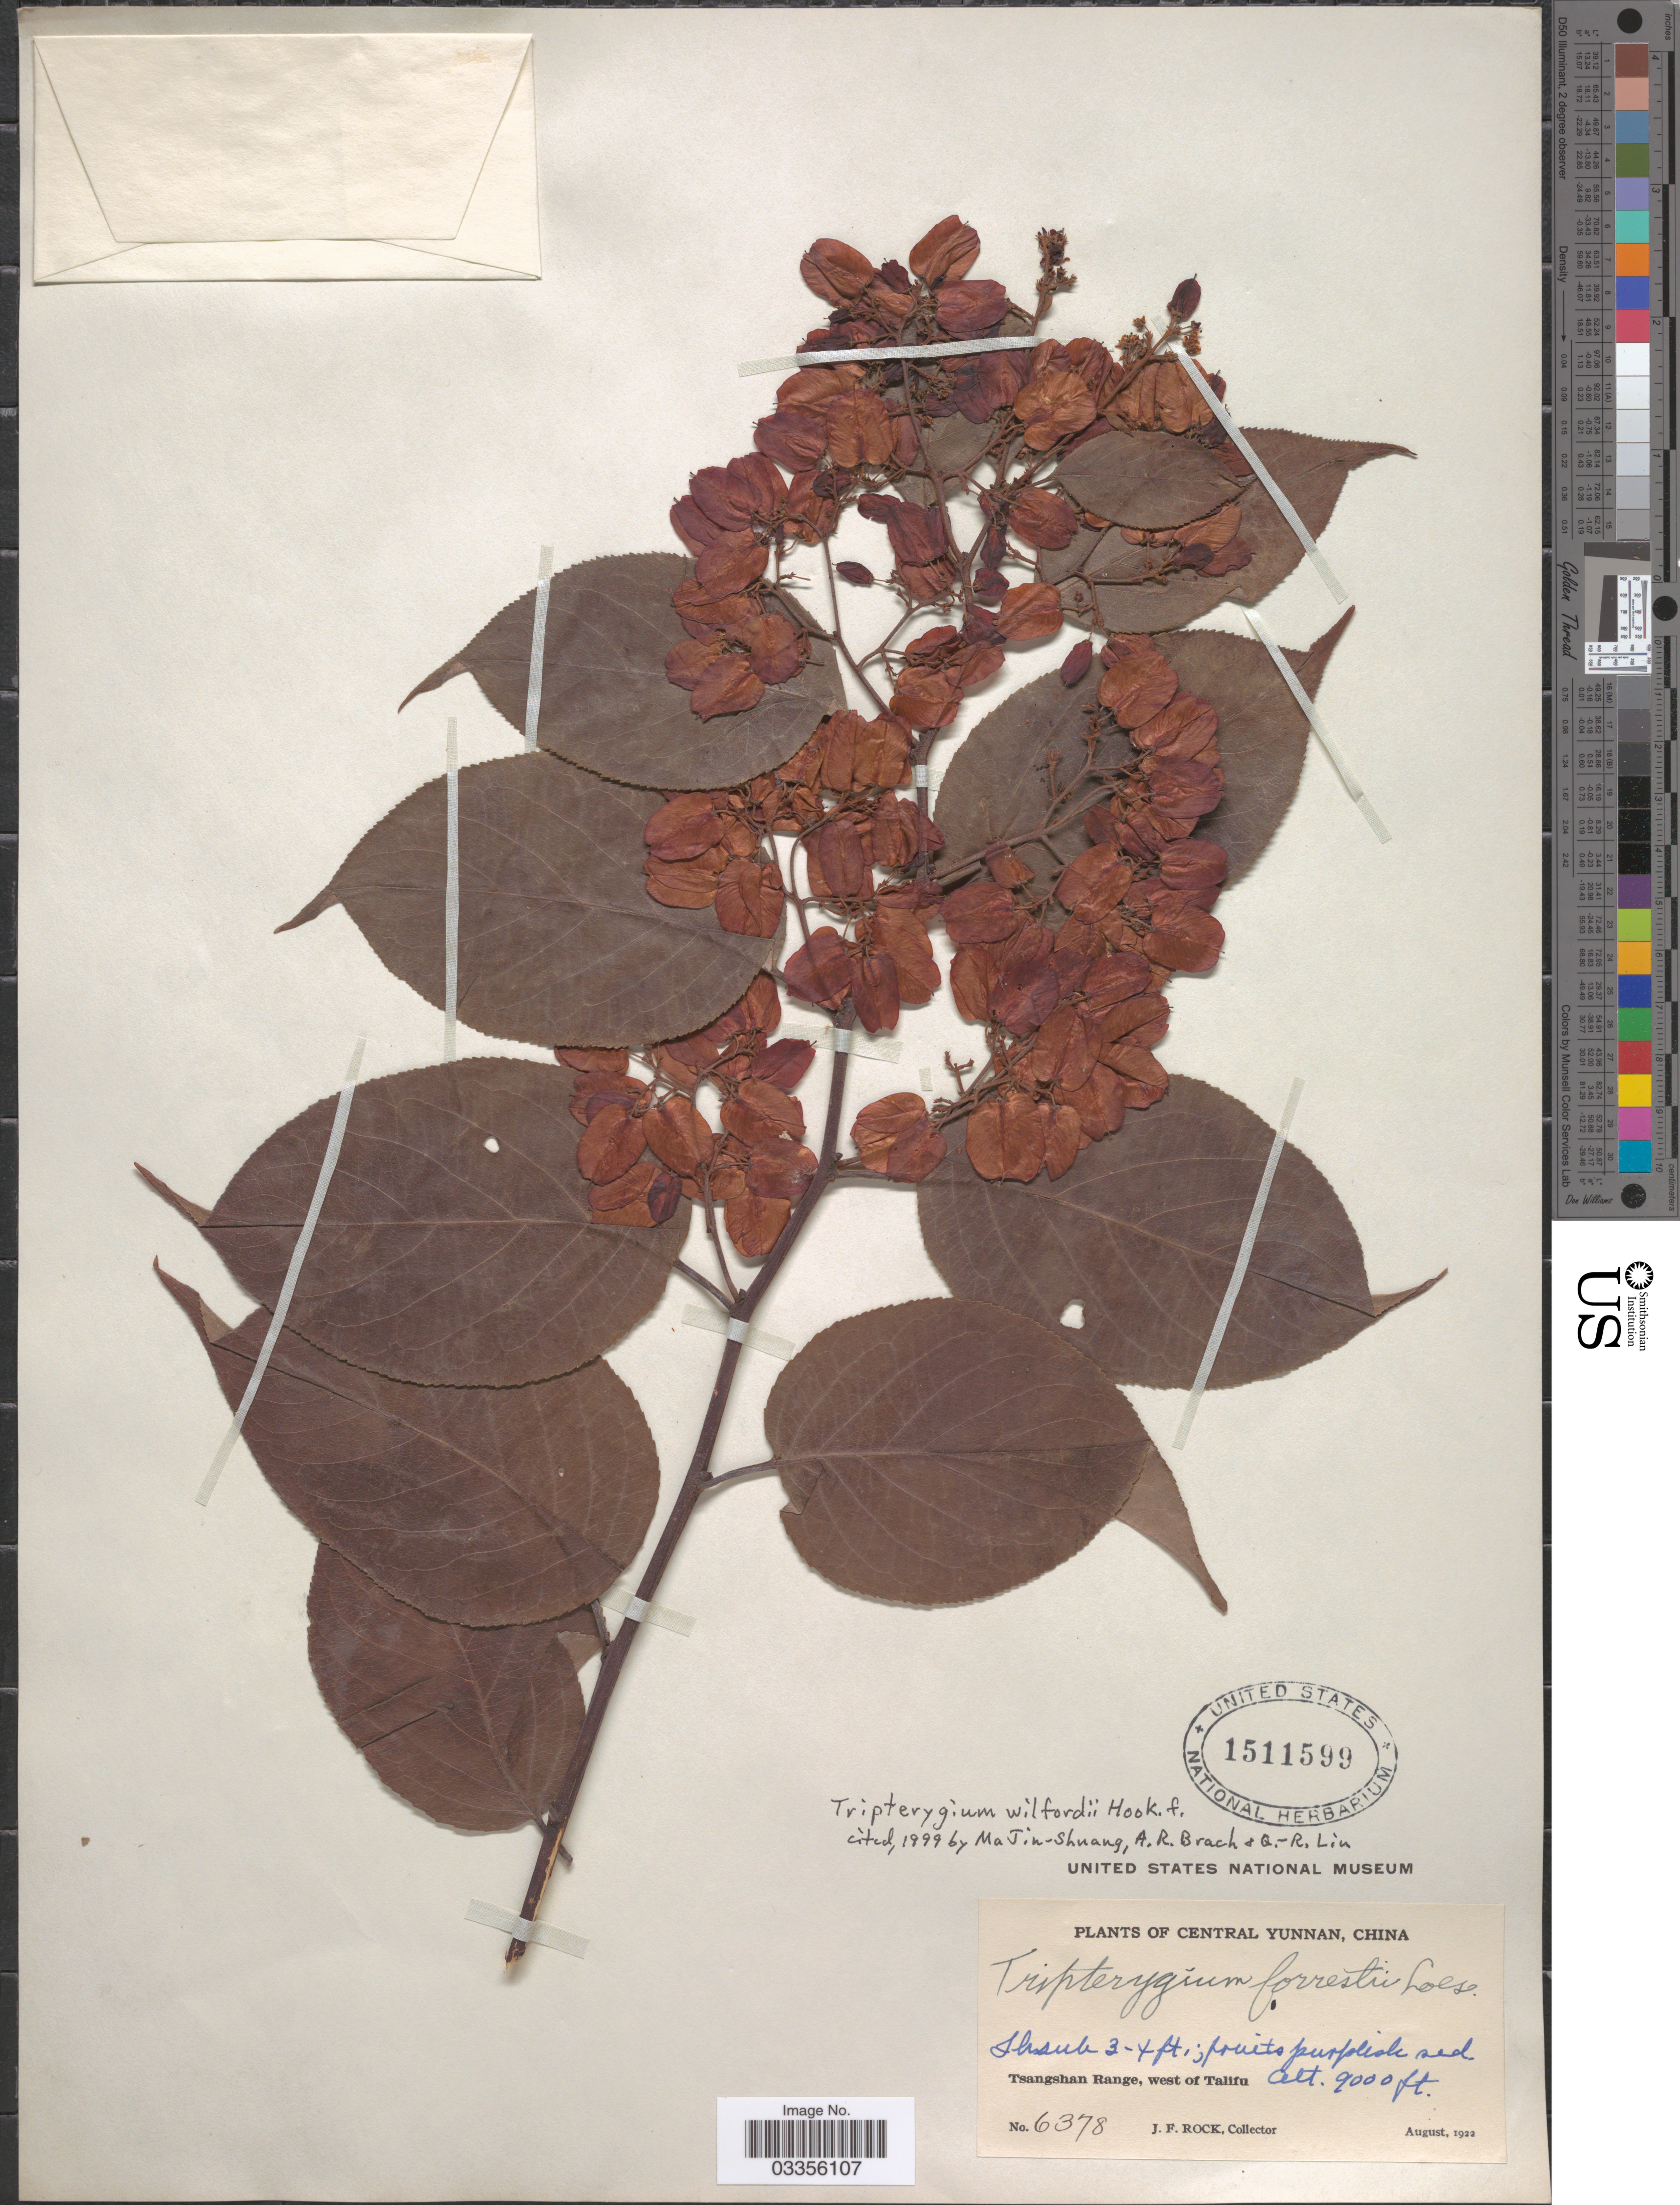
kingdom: Plantae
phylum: Tracheophyta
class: Magnoliopsida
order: Celastrales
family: Celastraceae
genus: Tripterygium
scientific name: Tripterygium wilfordii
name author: Hook. f.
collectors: J. Rock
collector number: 6378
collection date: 1922-08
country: China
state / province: Yunnan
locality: Central Yunnan. Tsangshan Range, west of Talifu.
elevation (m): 2743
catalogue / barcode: US 1511599